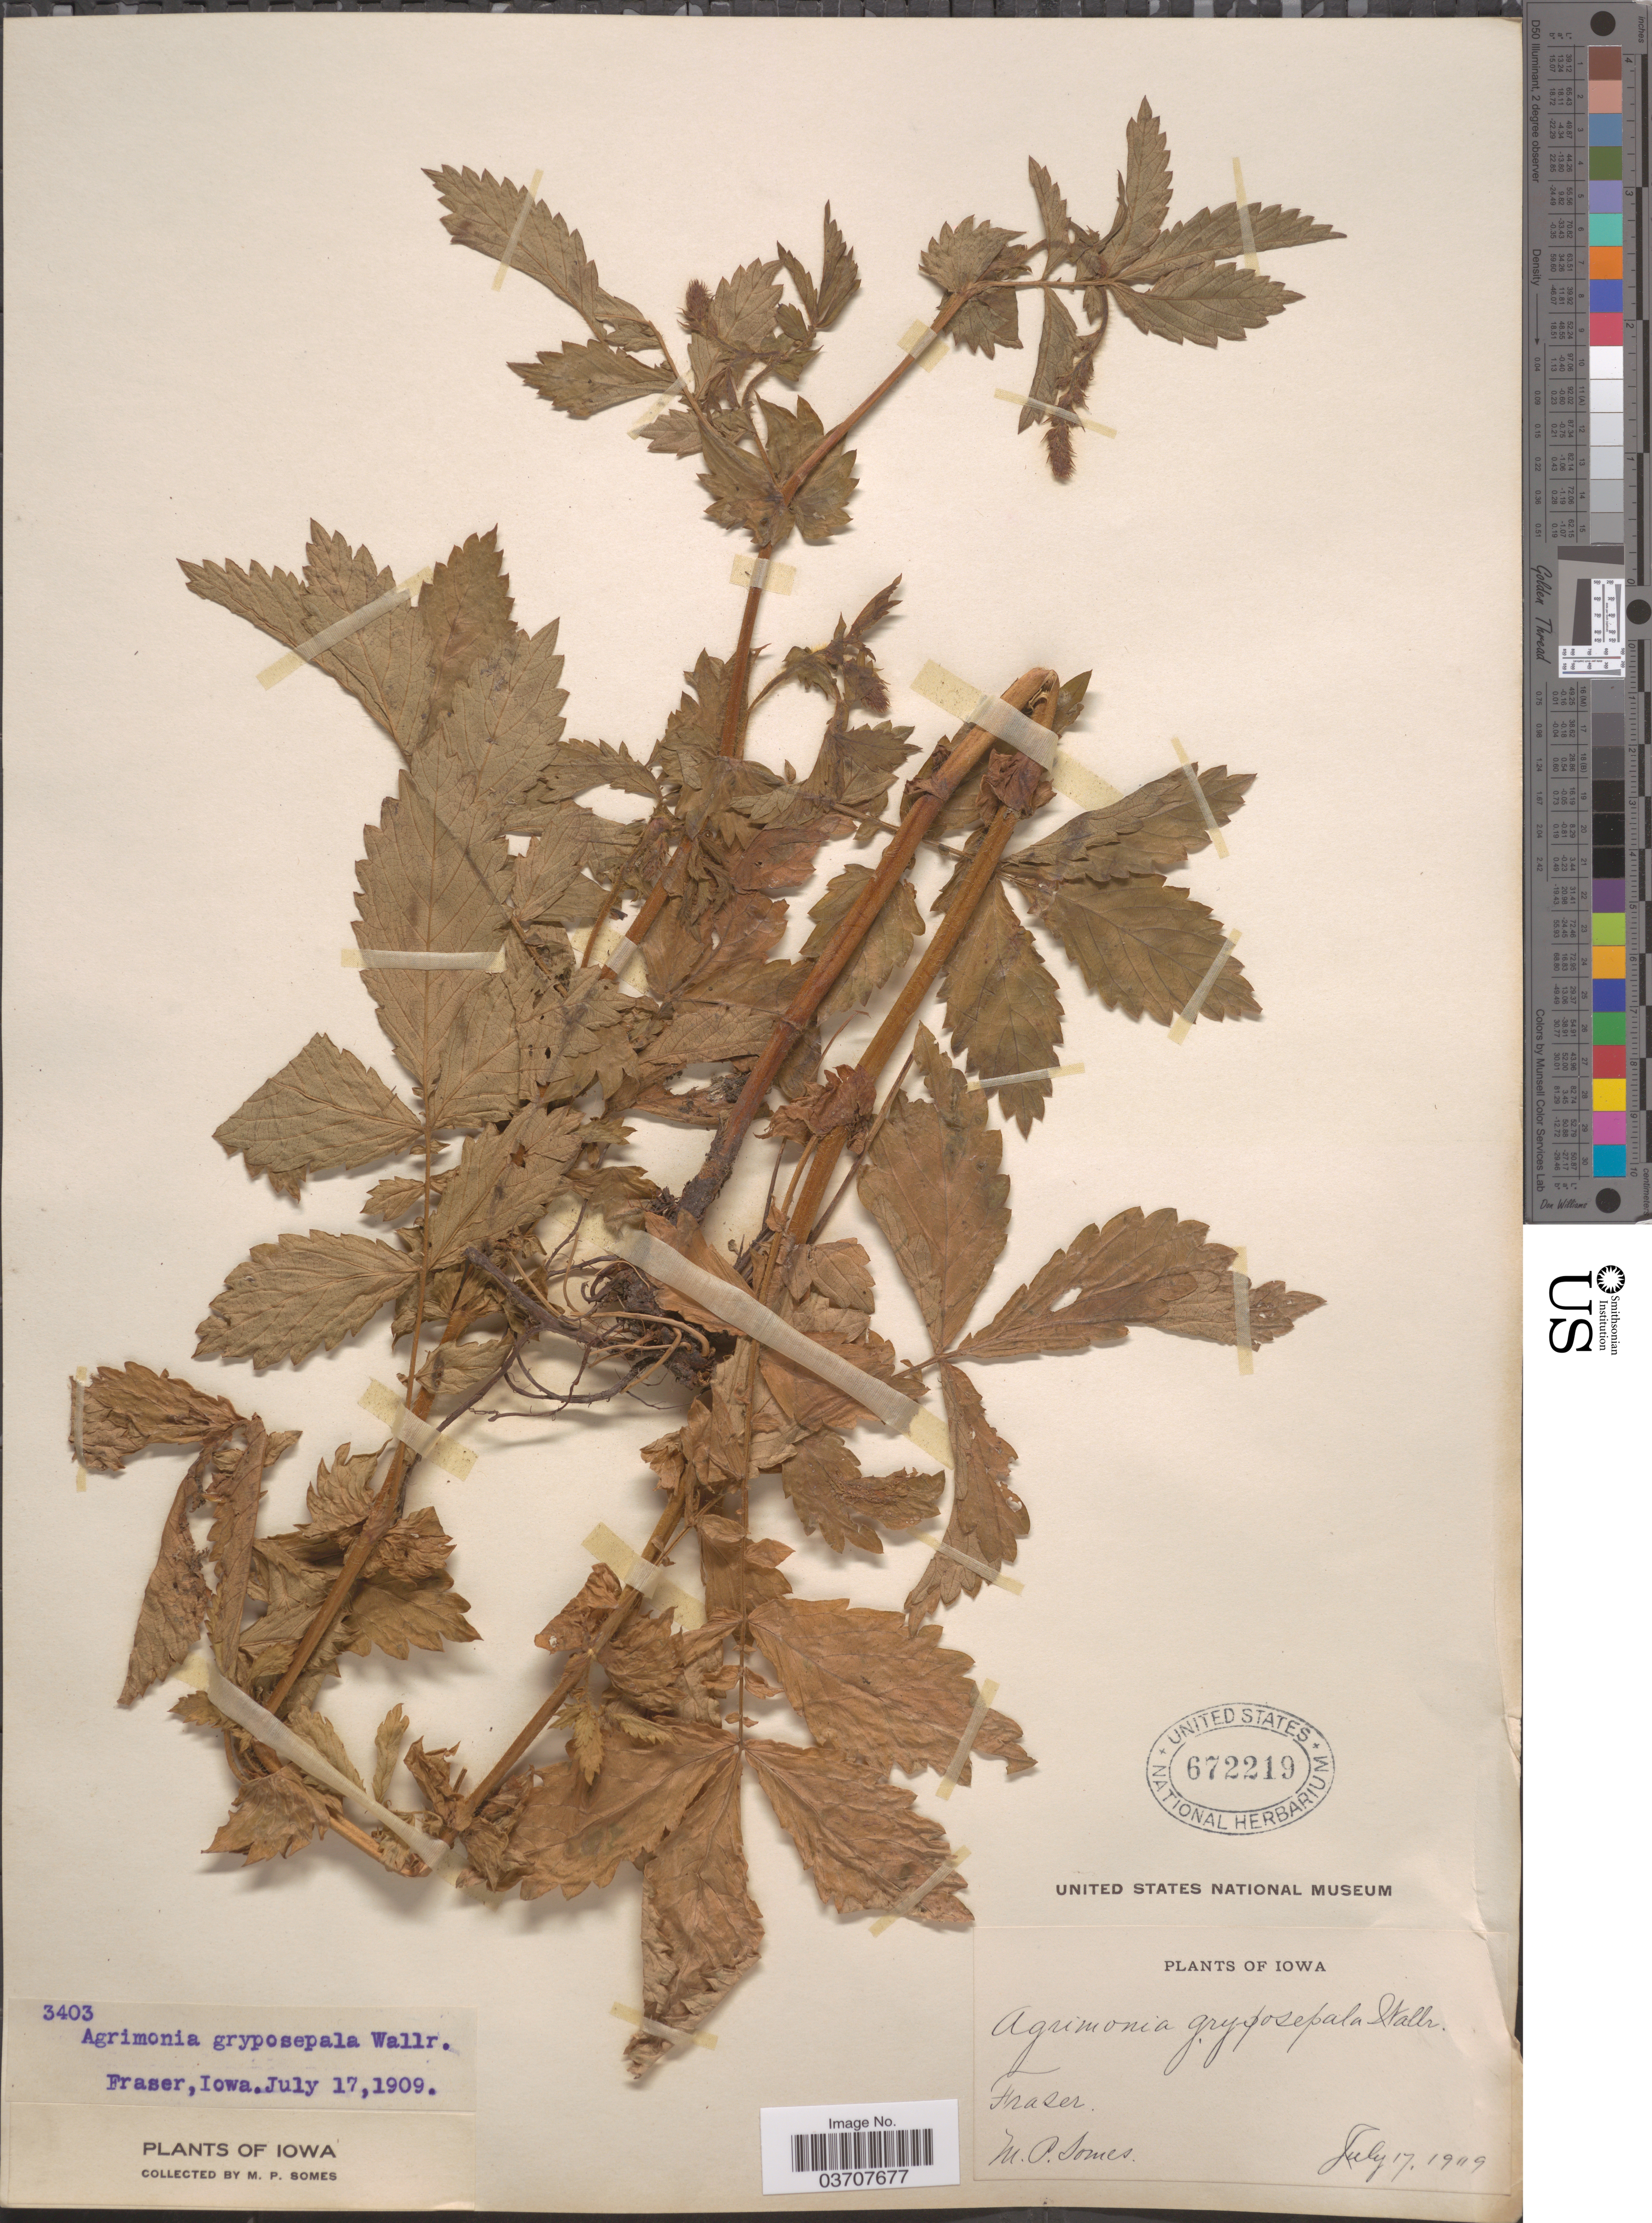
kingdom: Plantae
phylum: Tracheophyta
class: Magnoliopsida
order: Rosales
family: Rosaceae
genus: Agrimonia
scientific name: Agrimonia gryposepala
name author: Wallr.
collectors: M. Somes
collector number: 3403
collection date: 1909-07-17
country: United States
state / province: Iowa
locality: Fraser.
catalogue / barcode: US 672219